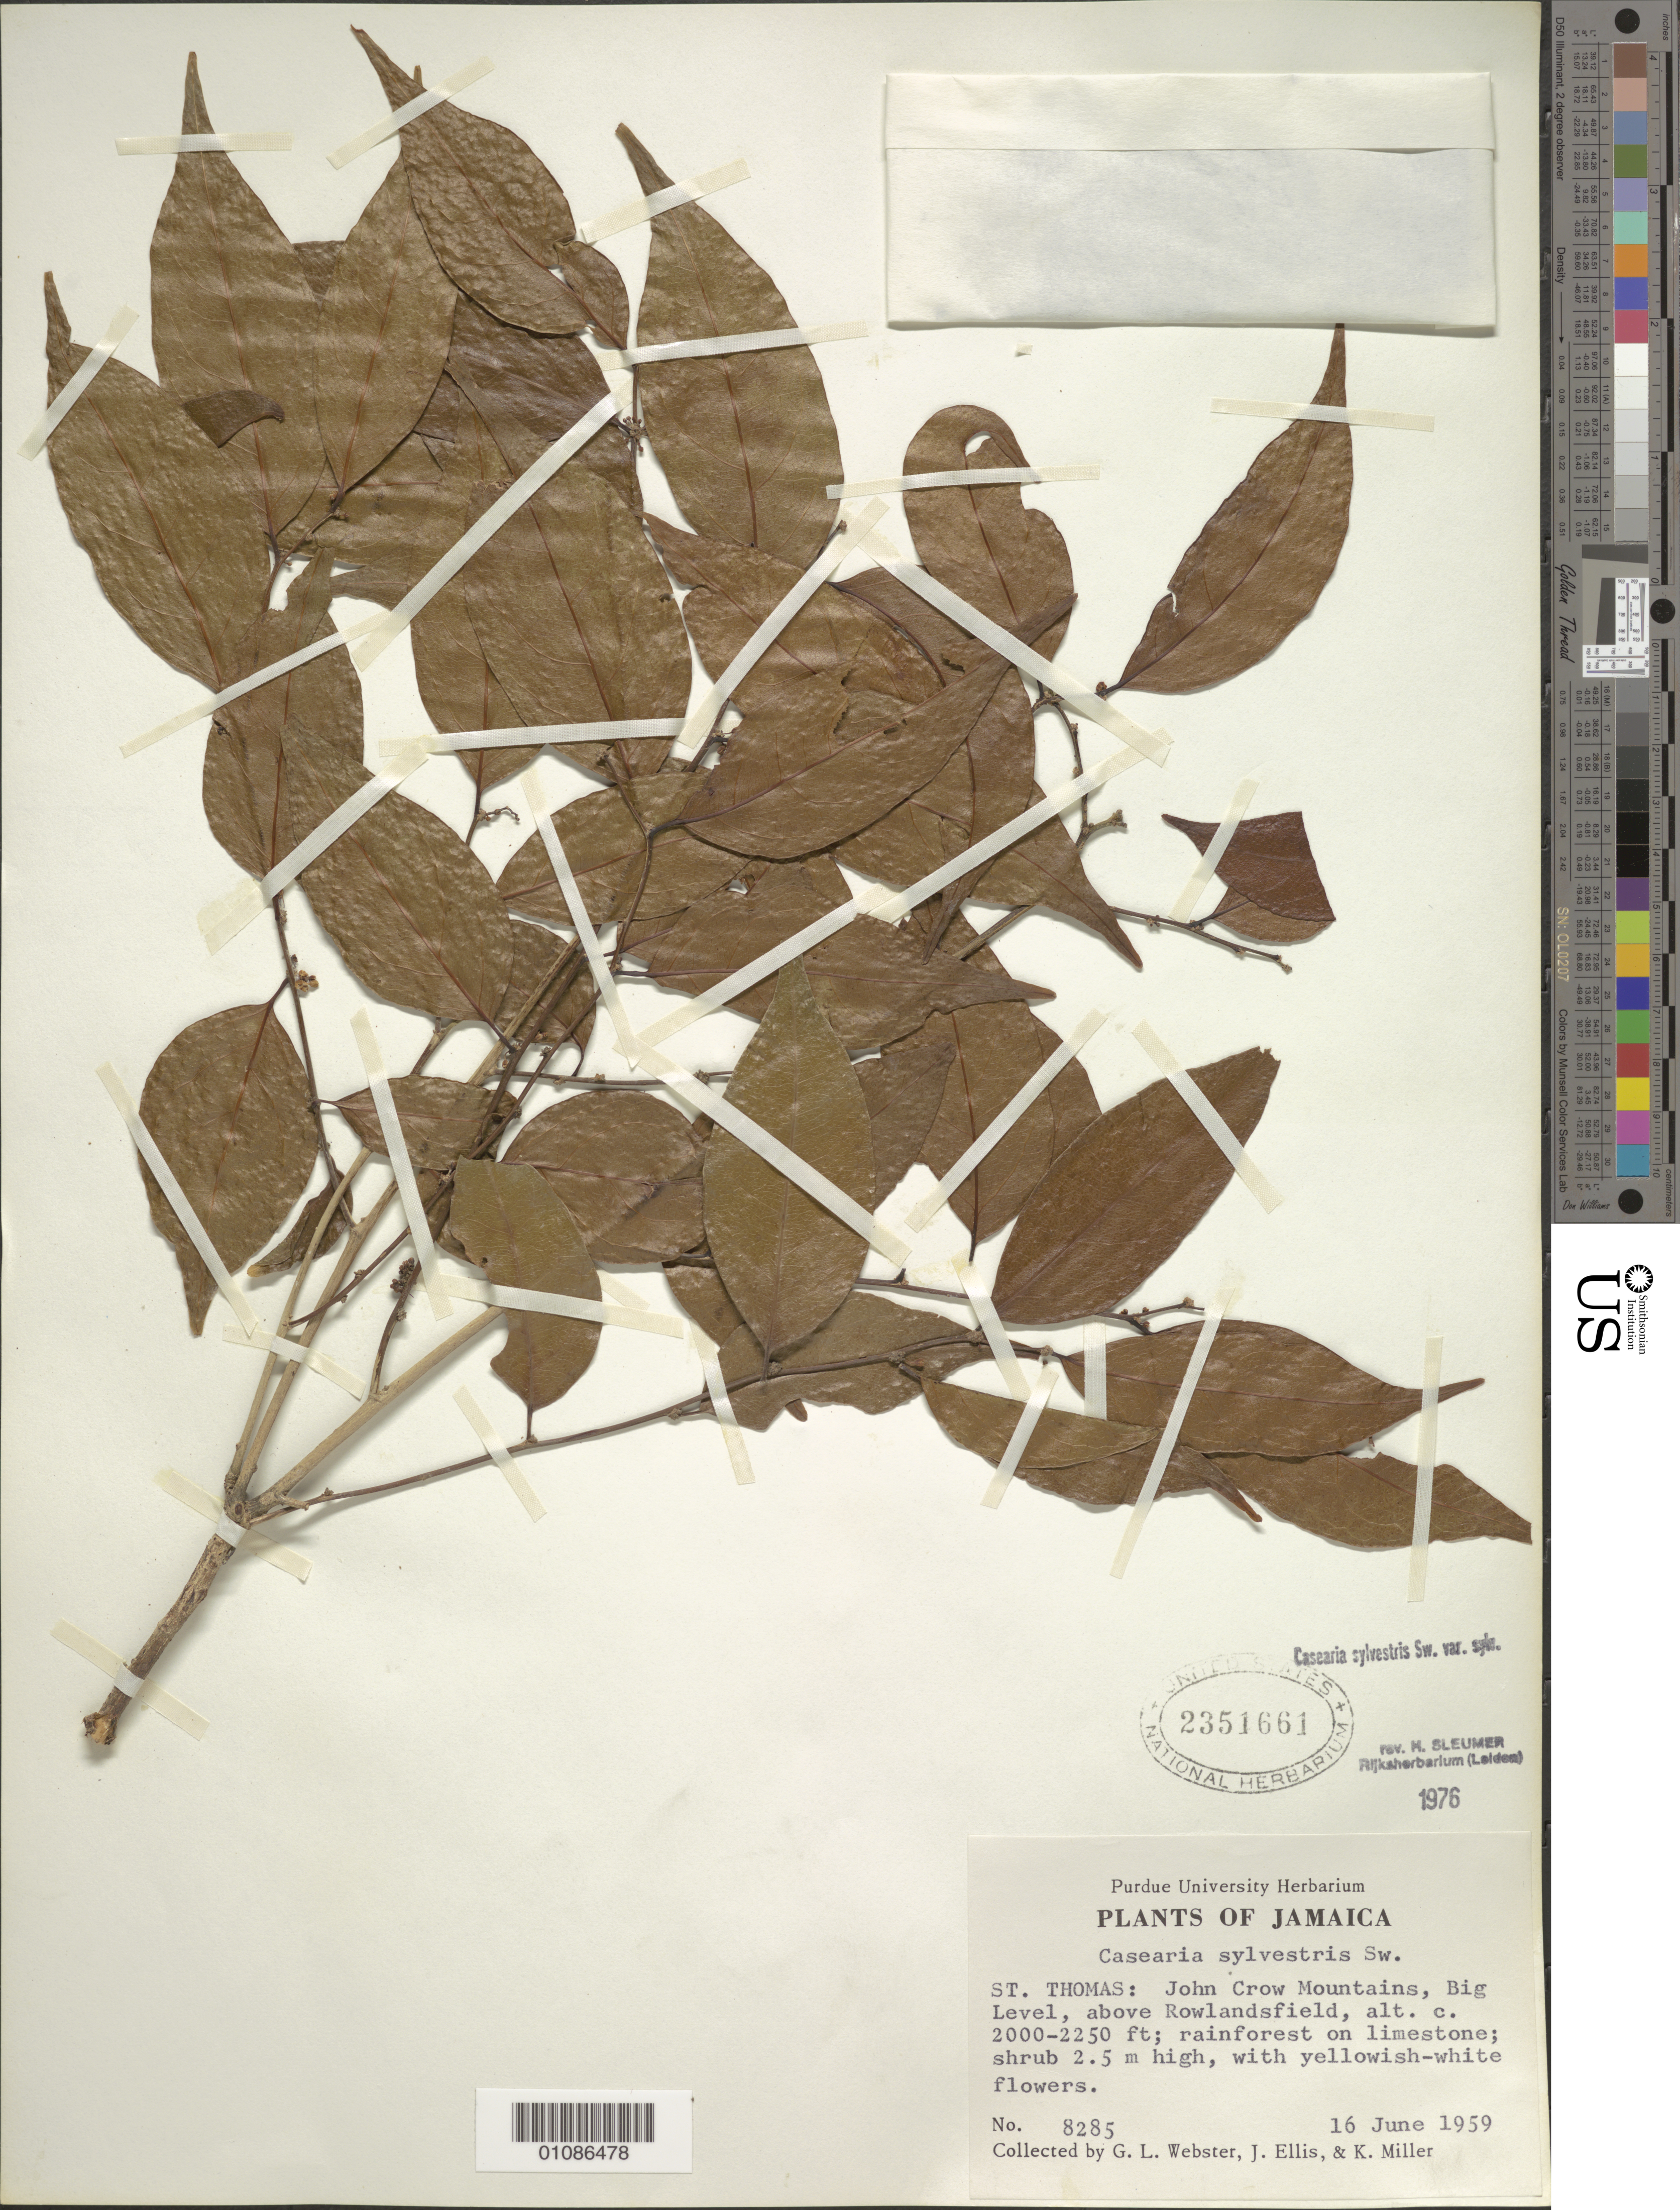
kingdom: Plantae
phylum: Tracheophyta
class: Magnoliopsida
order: Malpighiales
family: Salicaceae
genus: Casearia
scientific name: Casearia sylvestris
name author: Sw.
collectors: G. L. Webster, J. Ellis & K. Miller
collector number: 8285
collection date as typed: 16 Jun 1959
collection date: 1959-06-16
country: Jamaica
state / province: Saint Thomas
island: Jamaica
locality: John Crwo Mountains, Big level, above Rowlandsfield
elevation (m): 610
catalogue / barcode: US 2351661